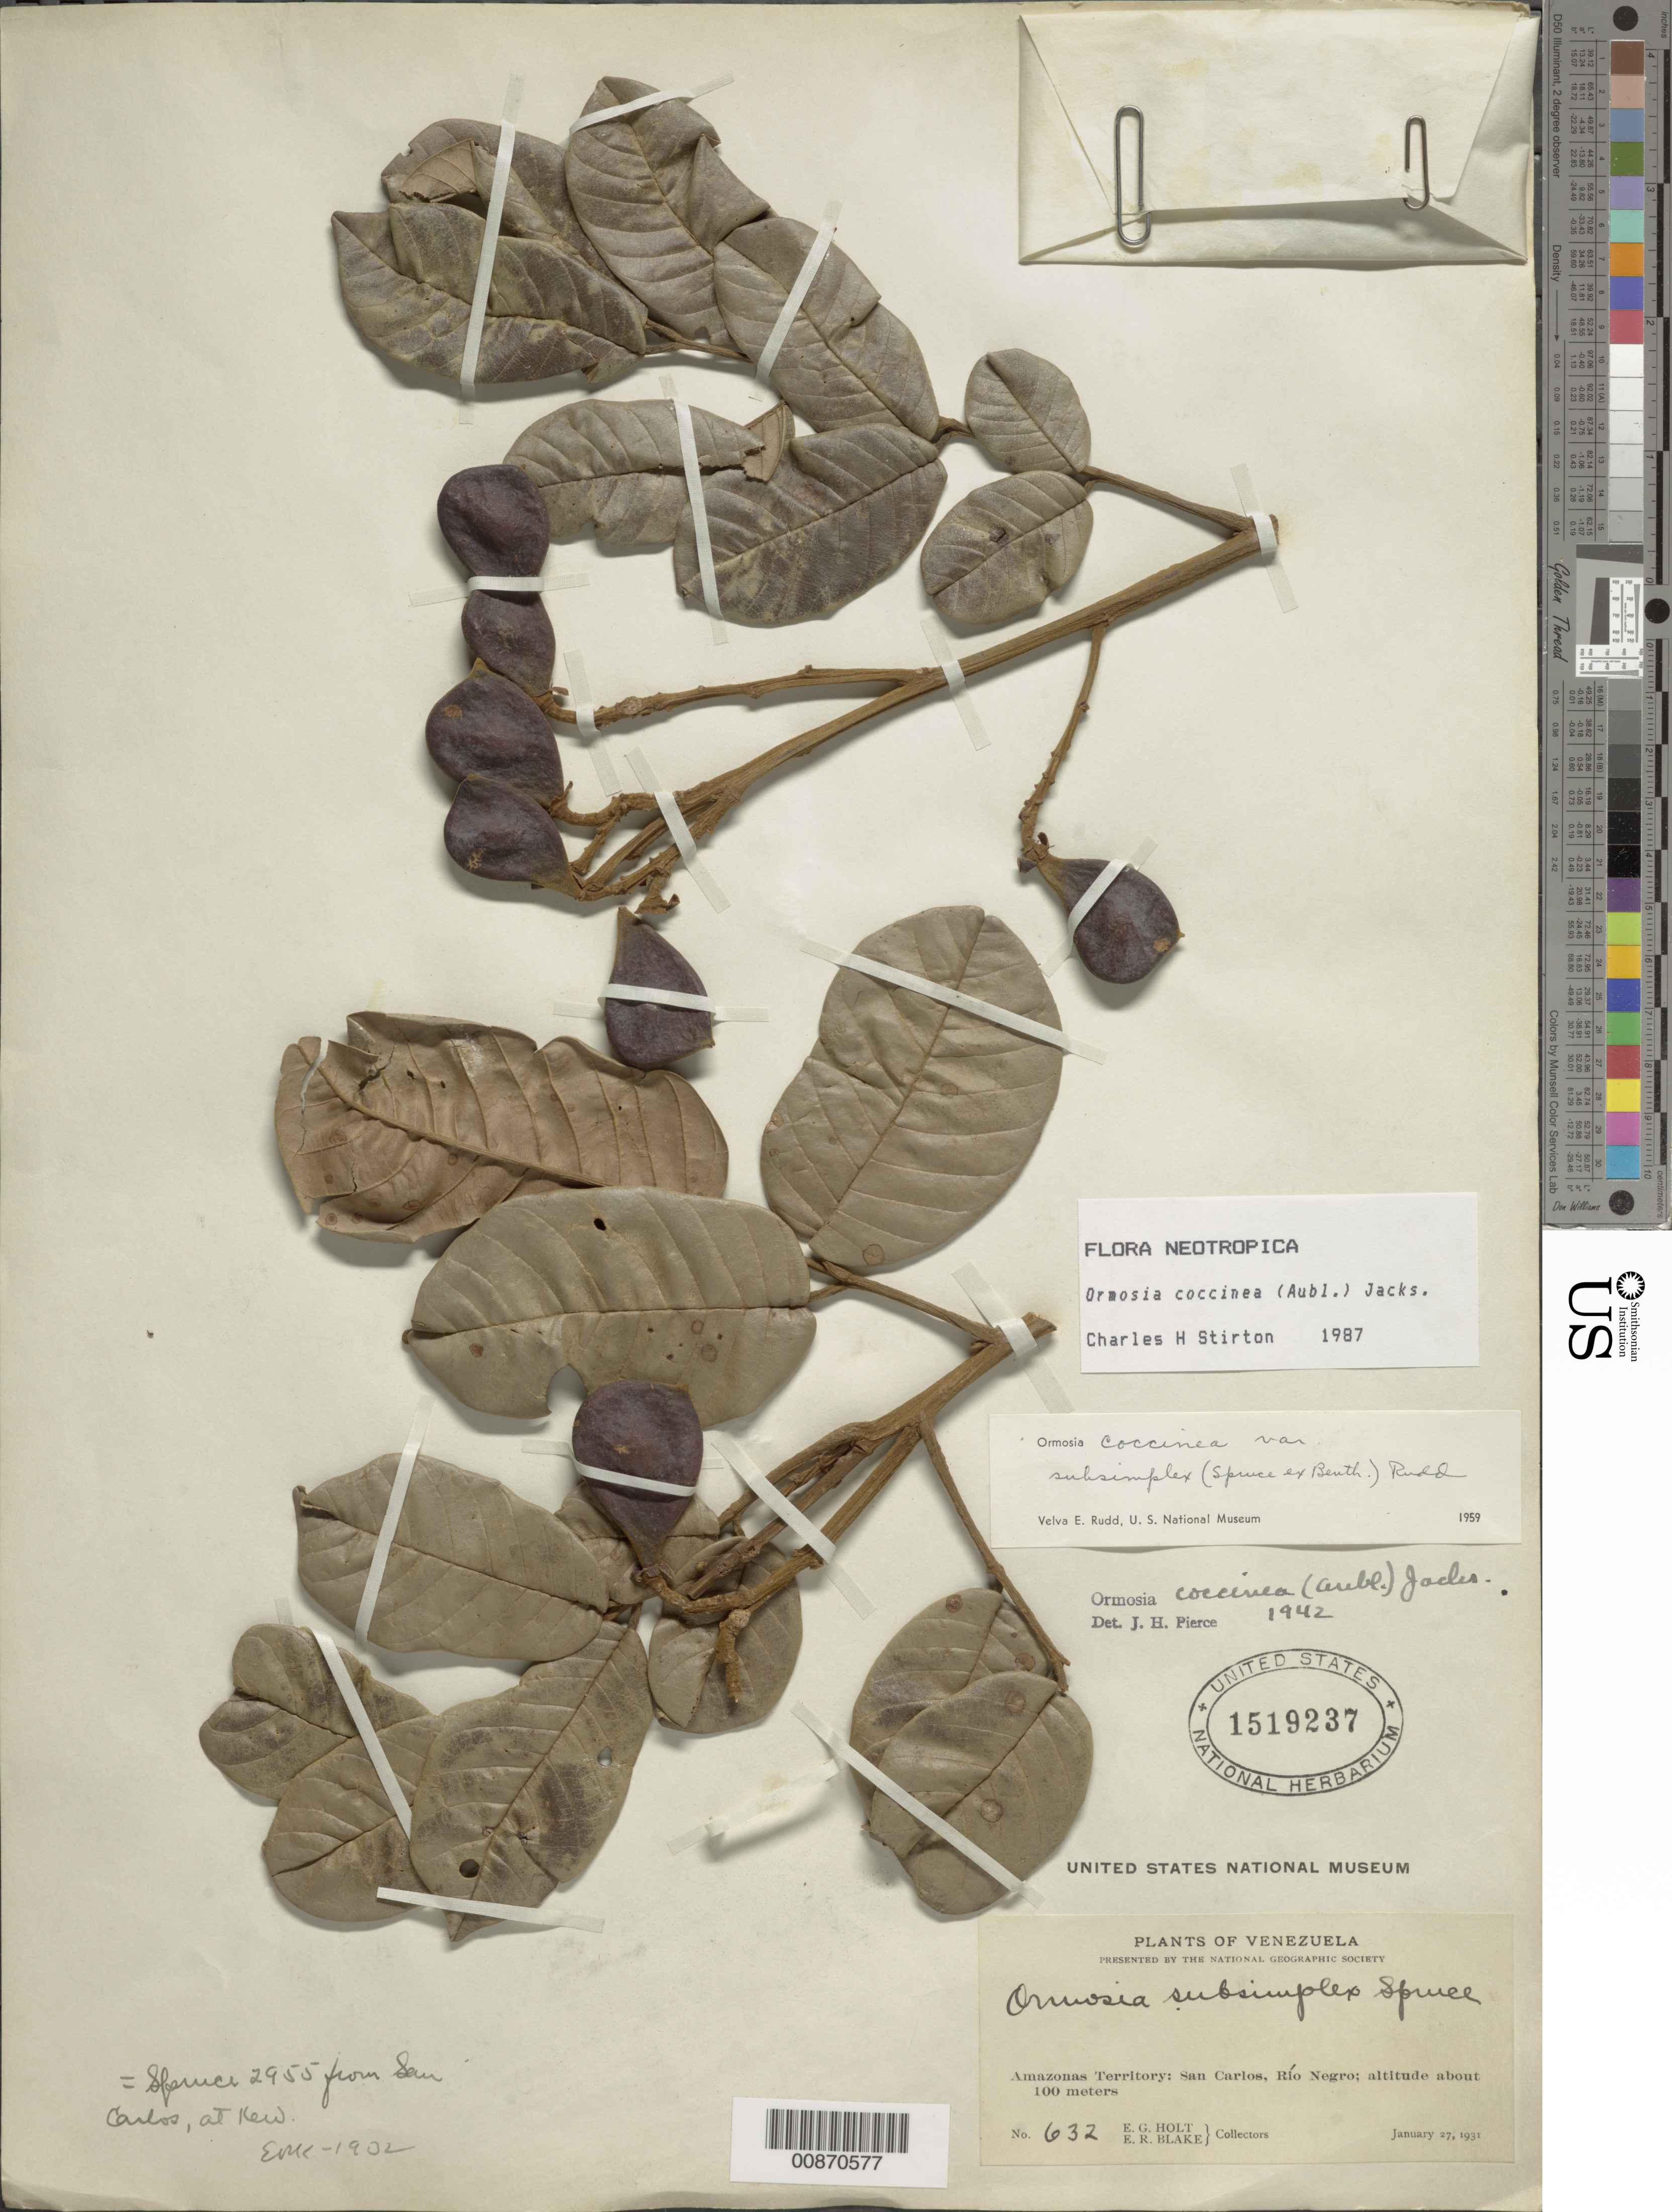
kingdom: Plantae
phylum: Tracheophyta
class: Magnoliopsida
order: Fabales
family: Fabaceae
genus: Ormosia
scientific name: Ormosia coccinea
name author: (Aubl.) Jacks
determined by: Stirton, Charles H.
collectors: E. Holt & E. R. Blake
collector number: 632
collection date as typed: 27-Jan-31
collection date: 1931-01-27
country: Venezuela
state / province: Amazonas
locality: San Carlos, Río Negro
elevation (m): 100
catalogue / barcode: US 1519237